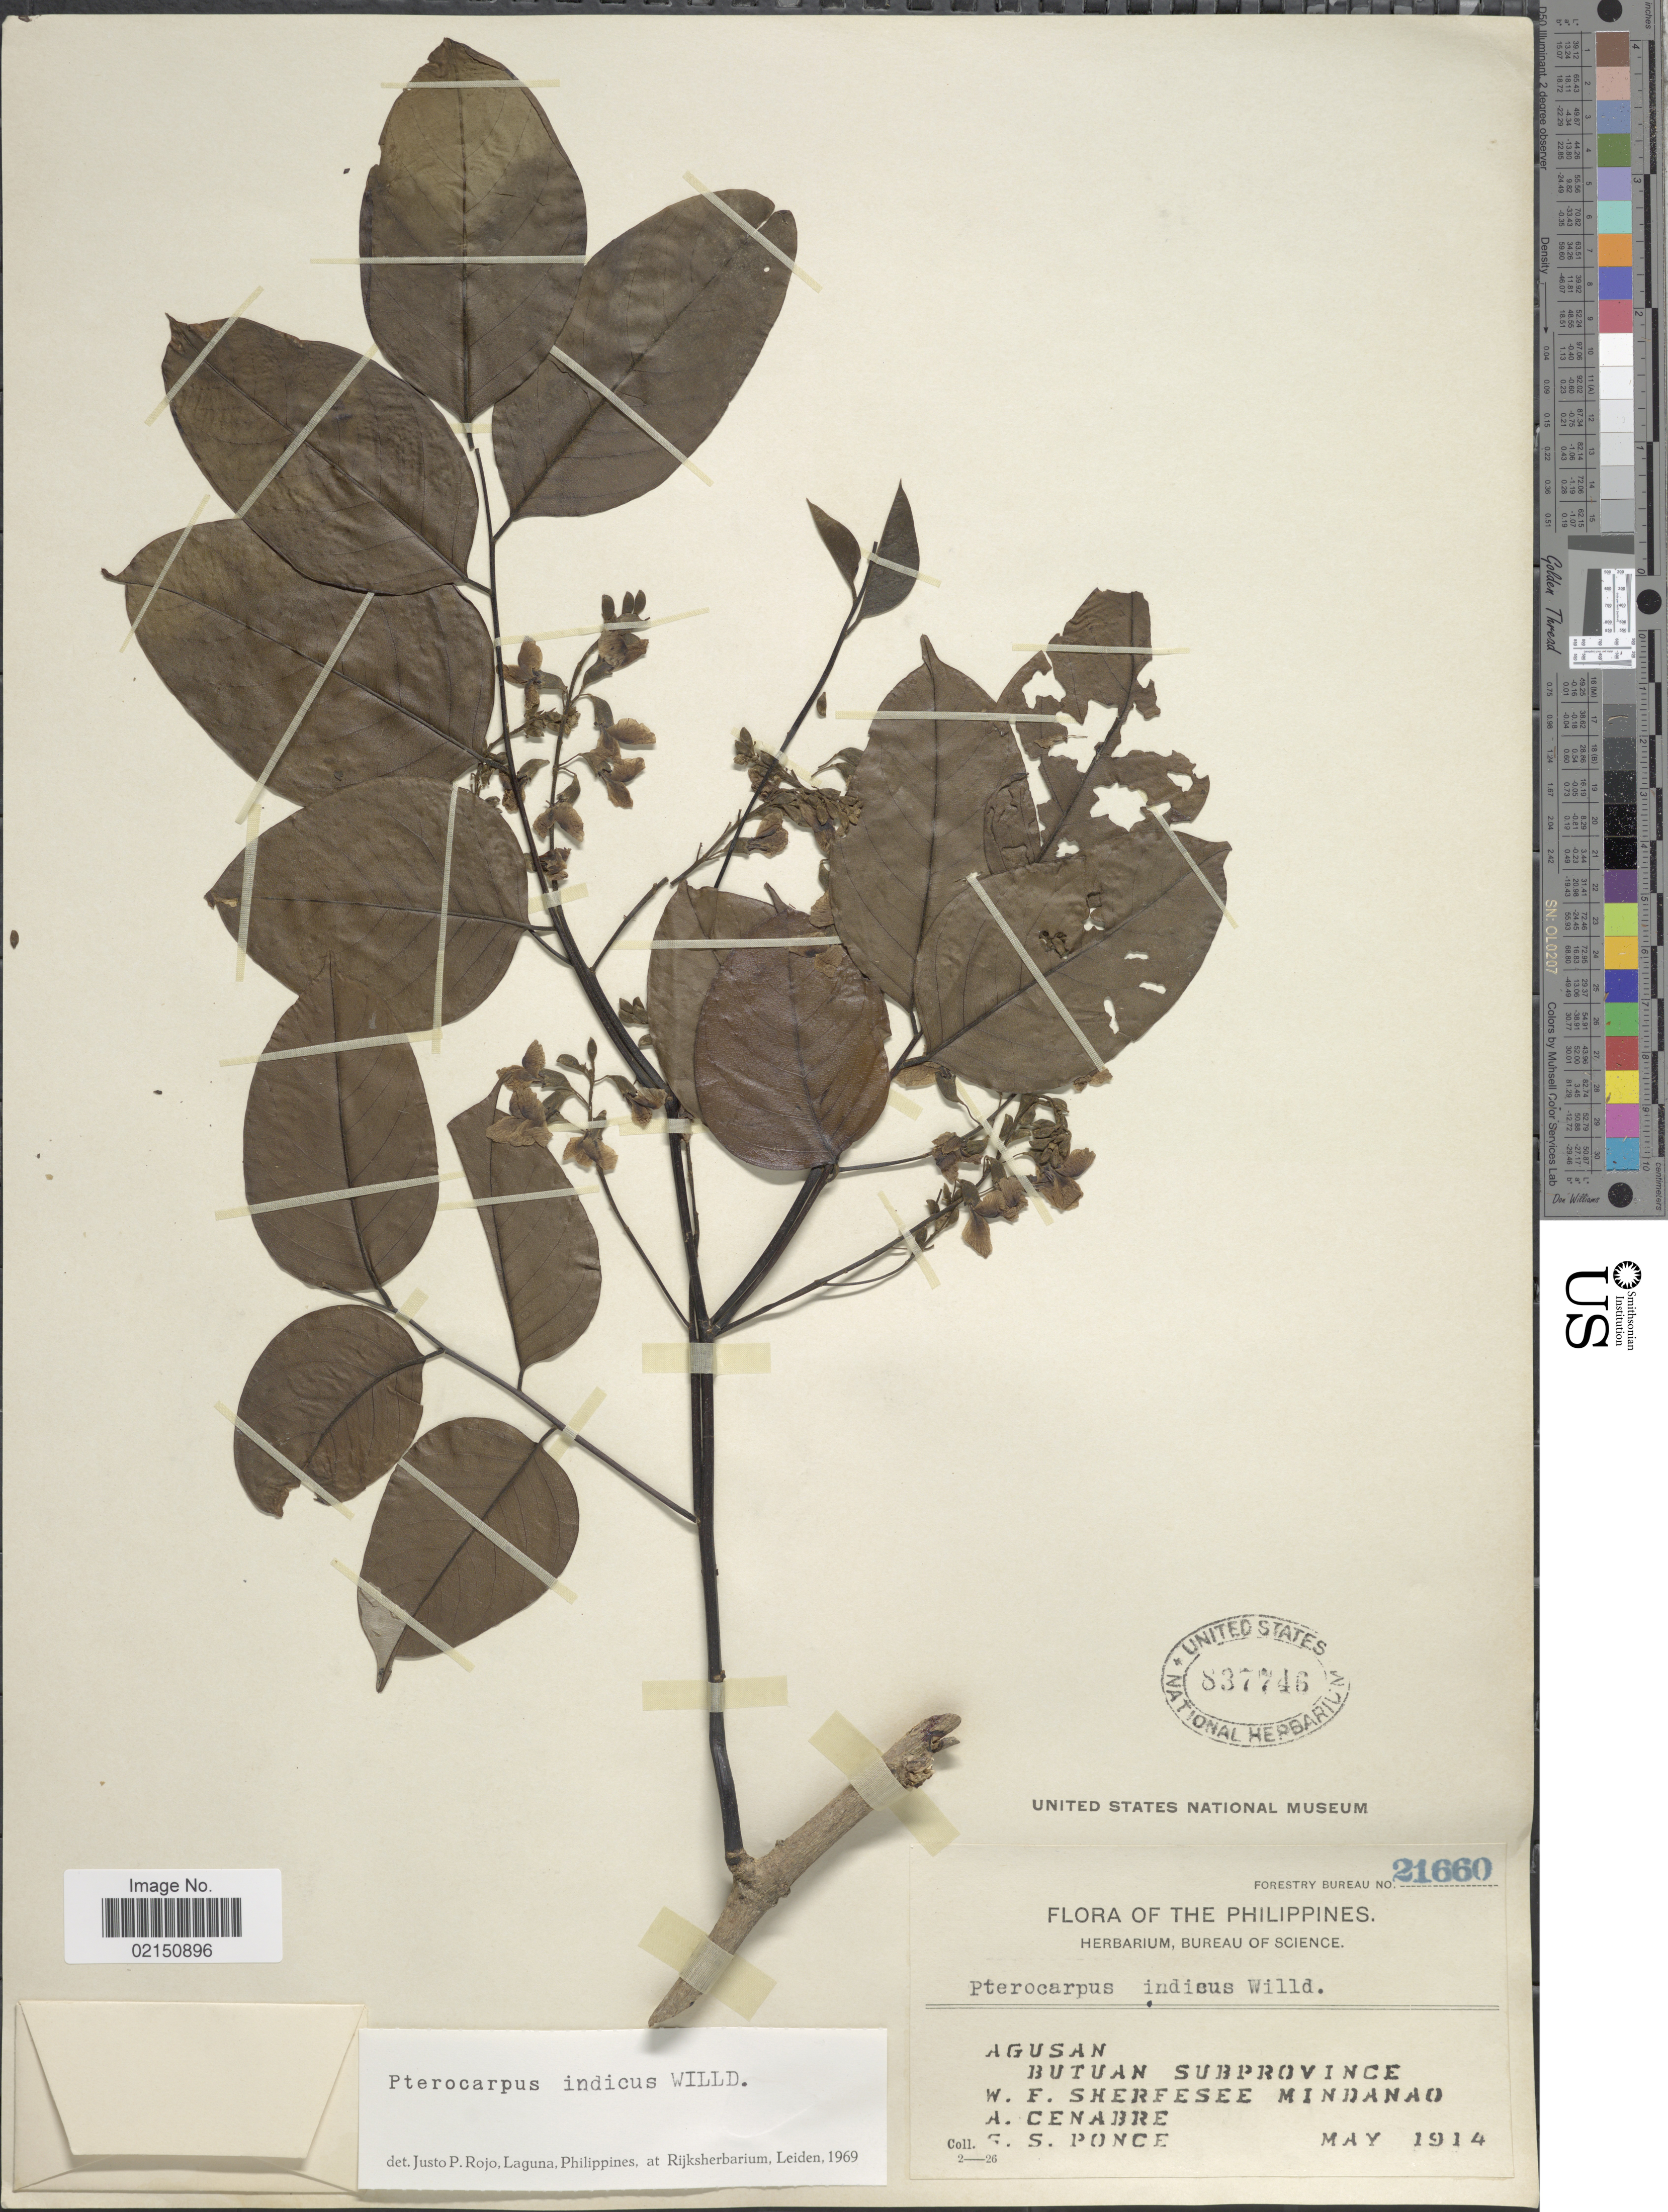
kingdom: Plantae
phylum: Tracheophyta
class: Magnoliopsida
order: Fabales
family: Fabaceae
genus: Pterocarpus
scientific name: Pterocarpus indicus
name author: Willd.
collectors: W. Sherfesee, A. Cenabre & S. Ponce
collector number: Forestry Bureau 21660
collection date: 1914-05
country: Philippines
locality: Agusan, Butuan Subprovince, Mindanao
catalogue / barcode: US 837746